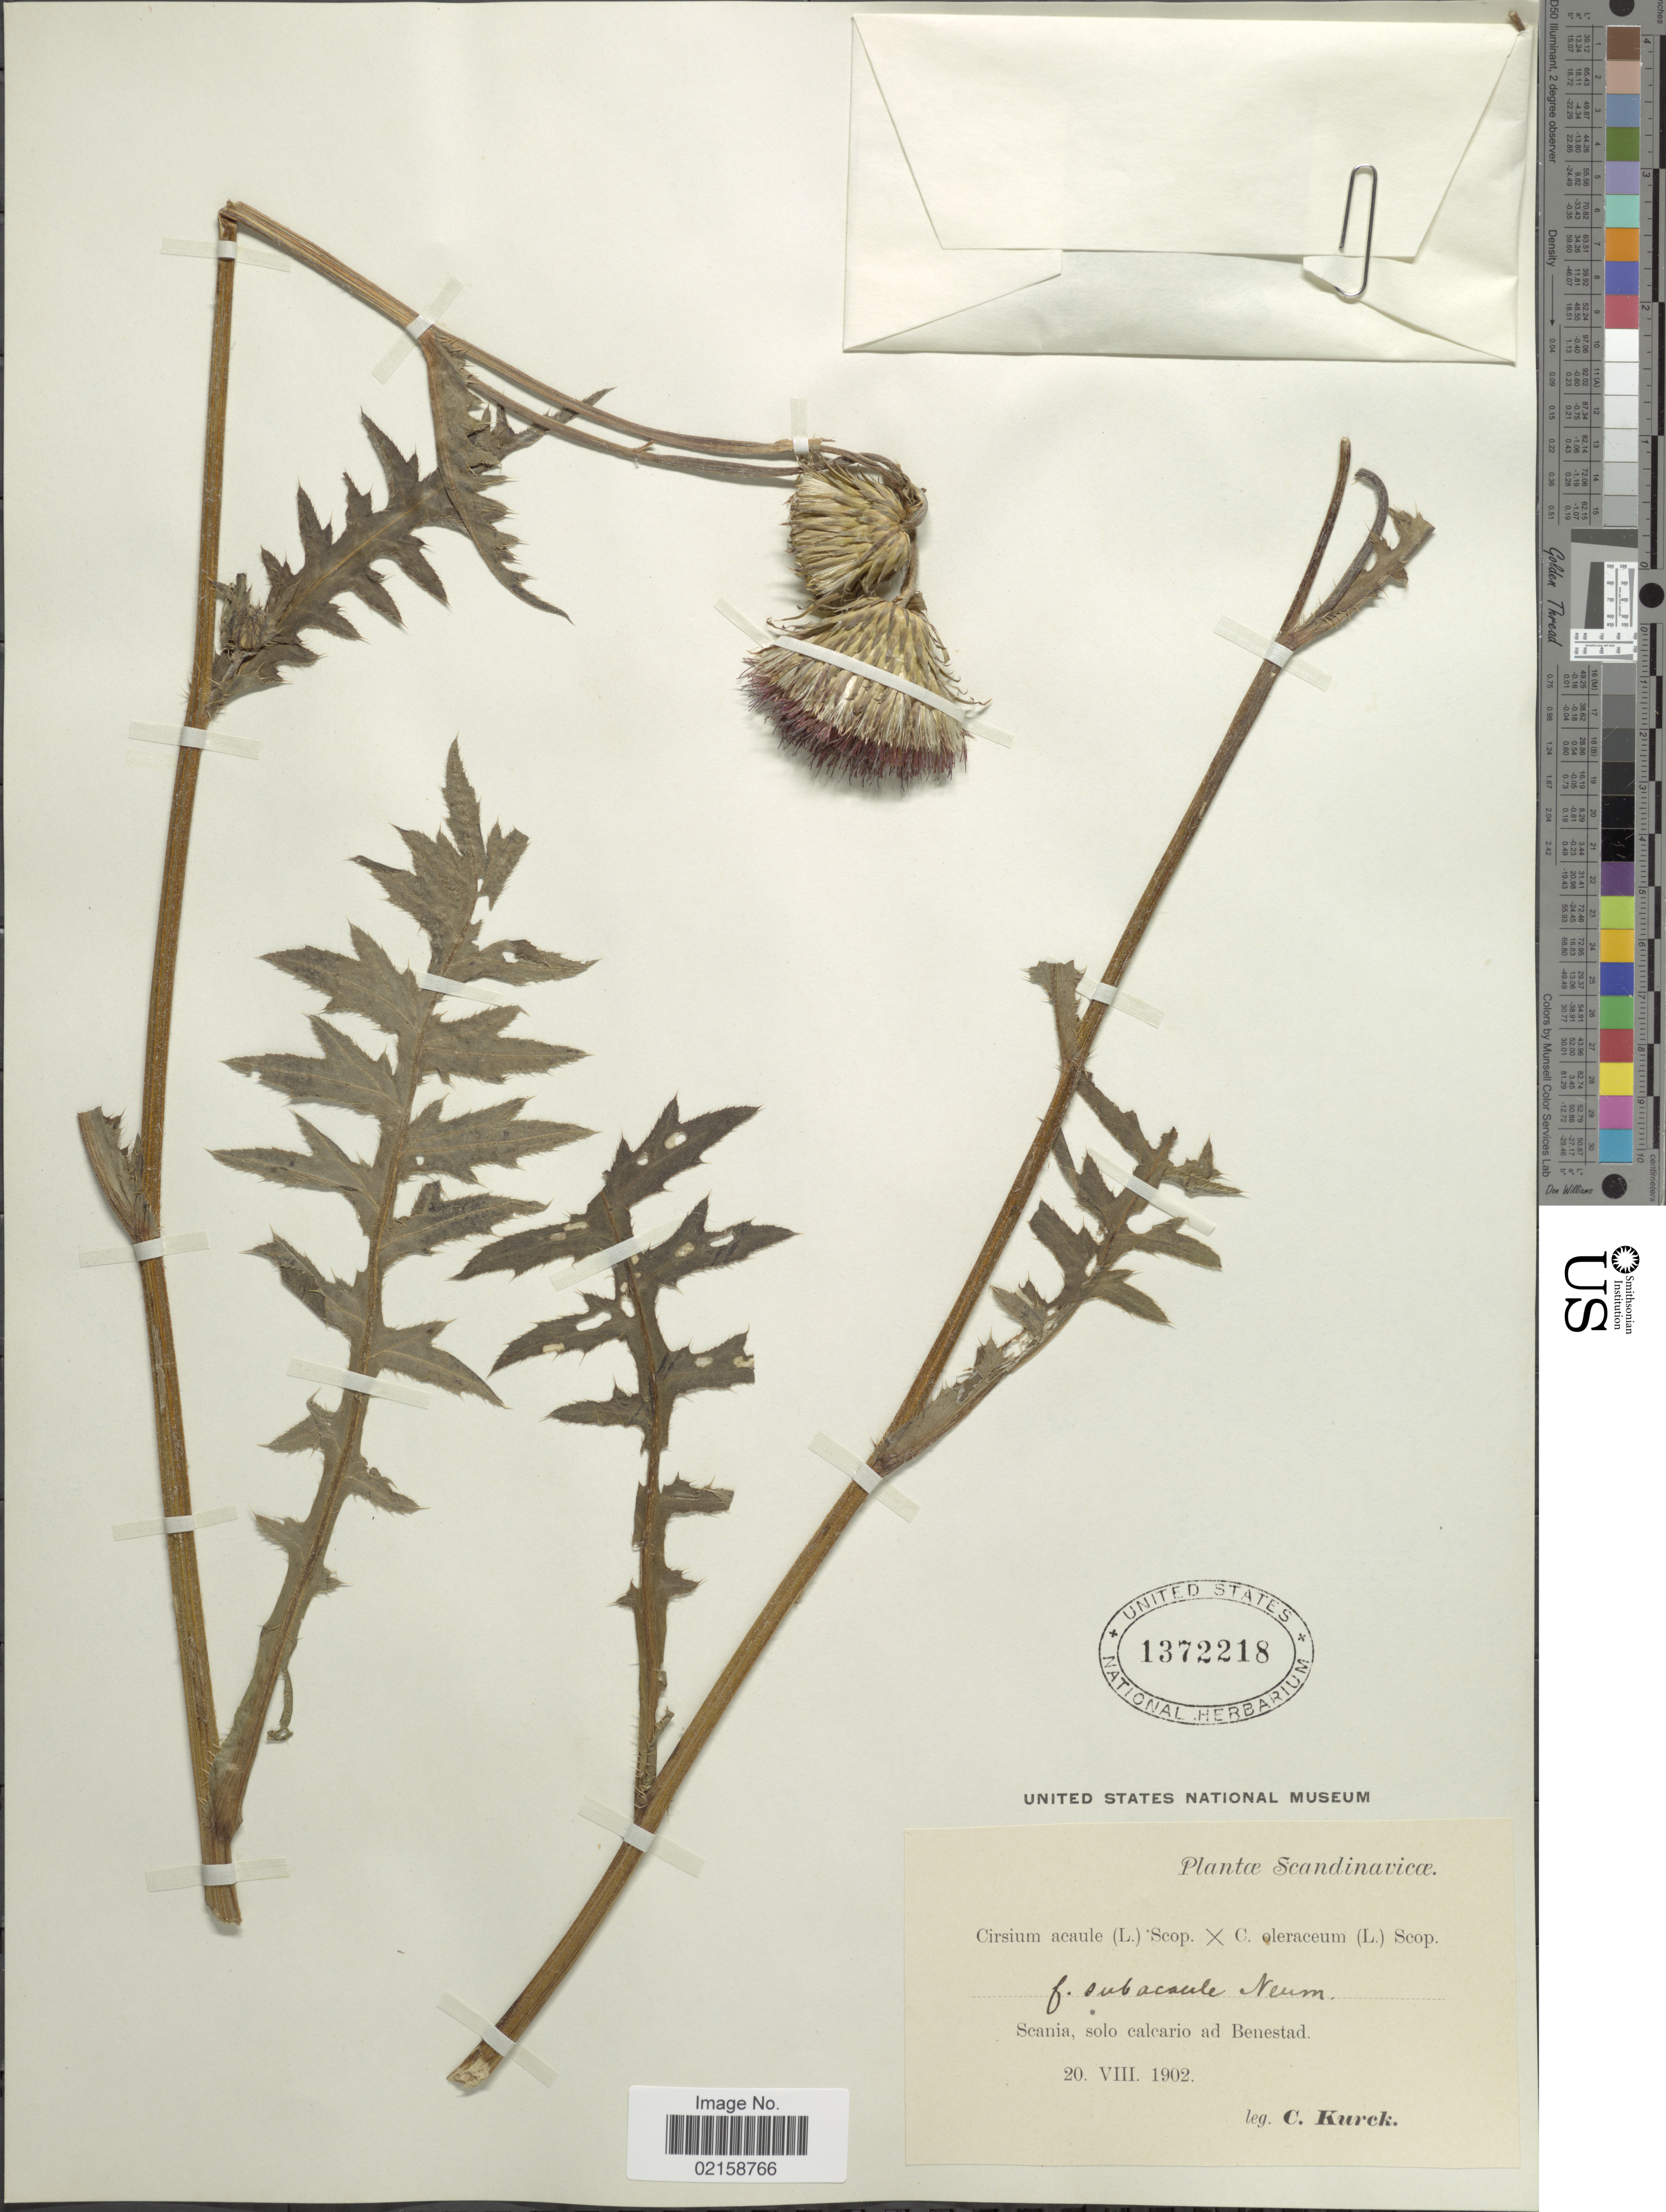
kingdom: Plantae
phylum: Tracheophyta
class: Magnoliopsida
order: Asterales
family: Asteraceae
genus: Cirsium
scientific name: Cirsium acaule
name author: (L.) Scop.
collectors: C. Kurck.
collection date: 1902-08-20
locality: Scandinavica, Scania, colo calcario ad Benestad.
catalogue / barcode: US 1372218